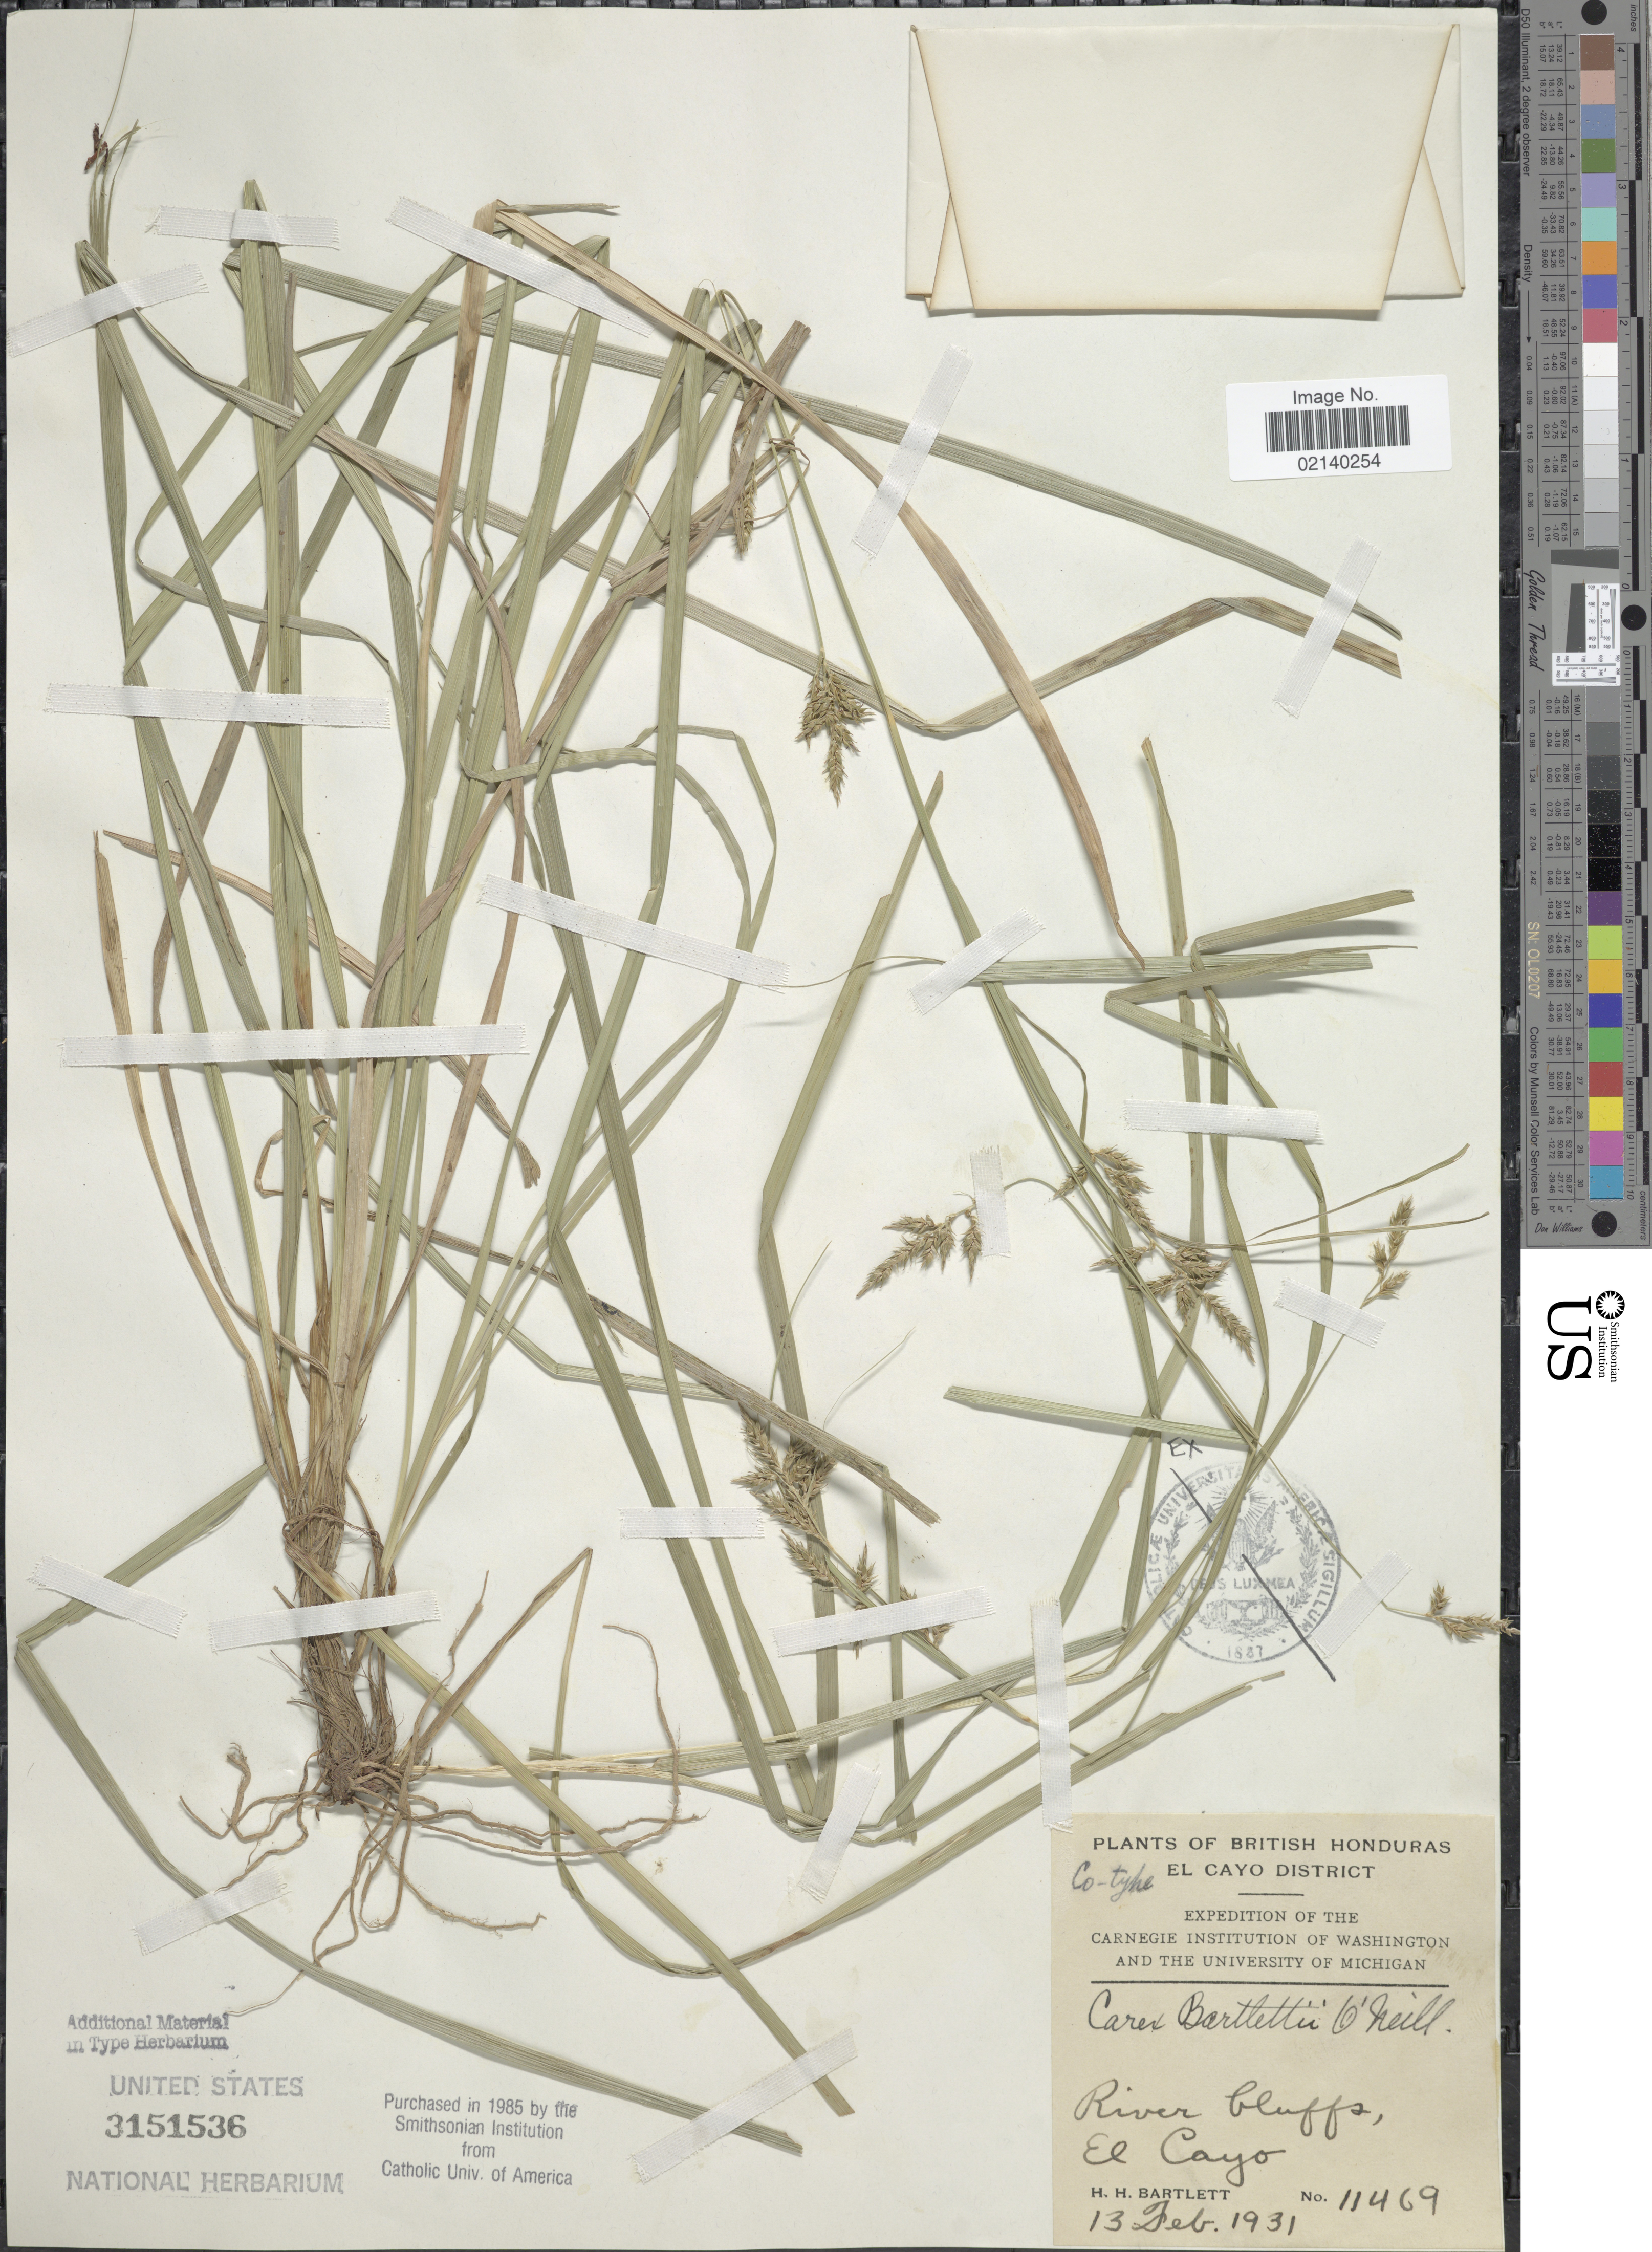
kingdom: Plantae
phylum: Tracheophyta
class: Liliopsida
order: Poales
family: Cyperaceae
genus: Carex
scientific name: Carex bartlettii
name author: O'Neill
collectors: H. H. Bartlett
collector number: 11469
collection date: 1931-02-13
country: Belize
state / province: Cayo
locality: British Honduras. El Cayo District, River bluffs, El Cayo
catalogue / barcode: US 3151536